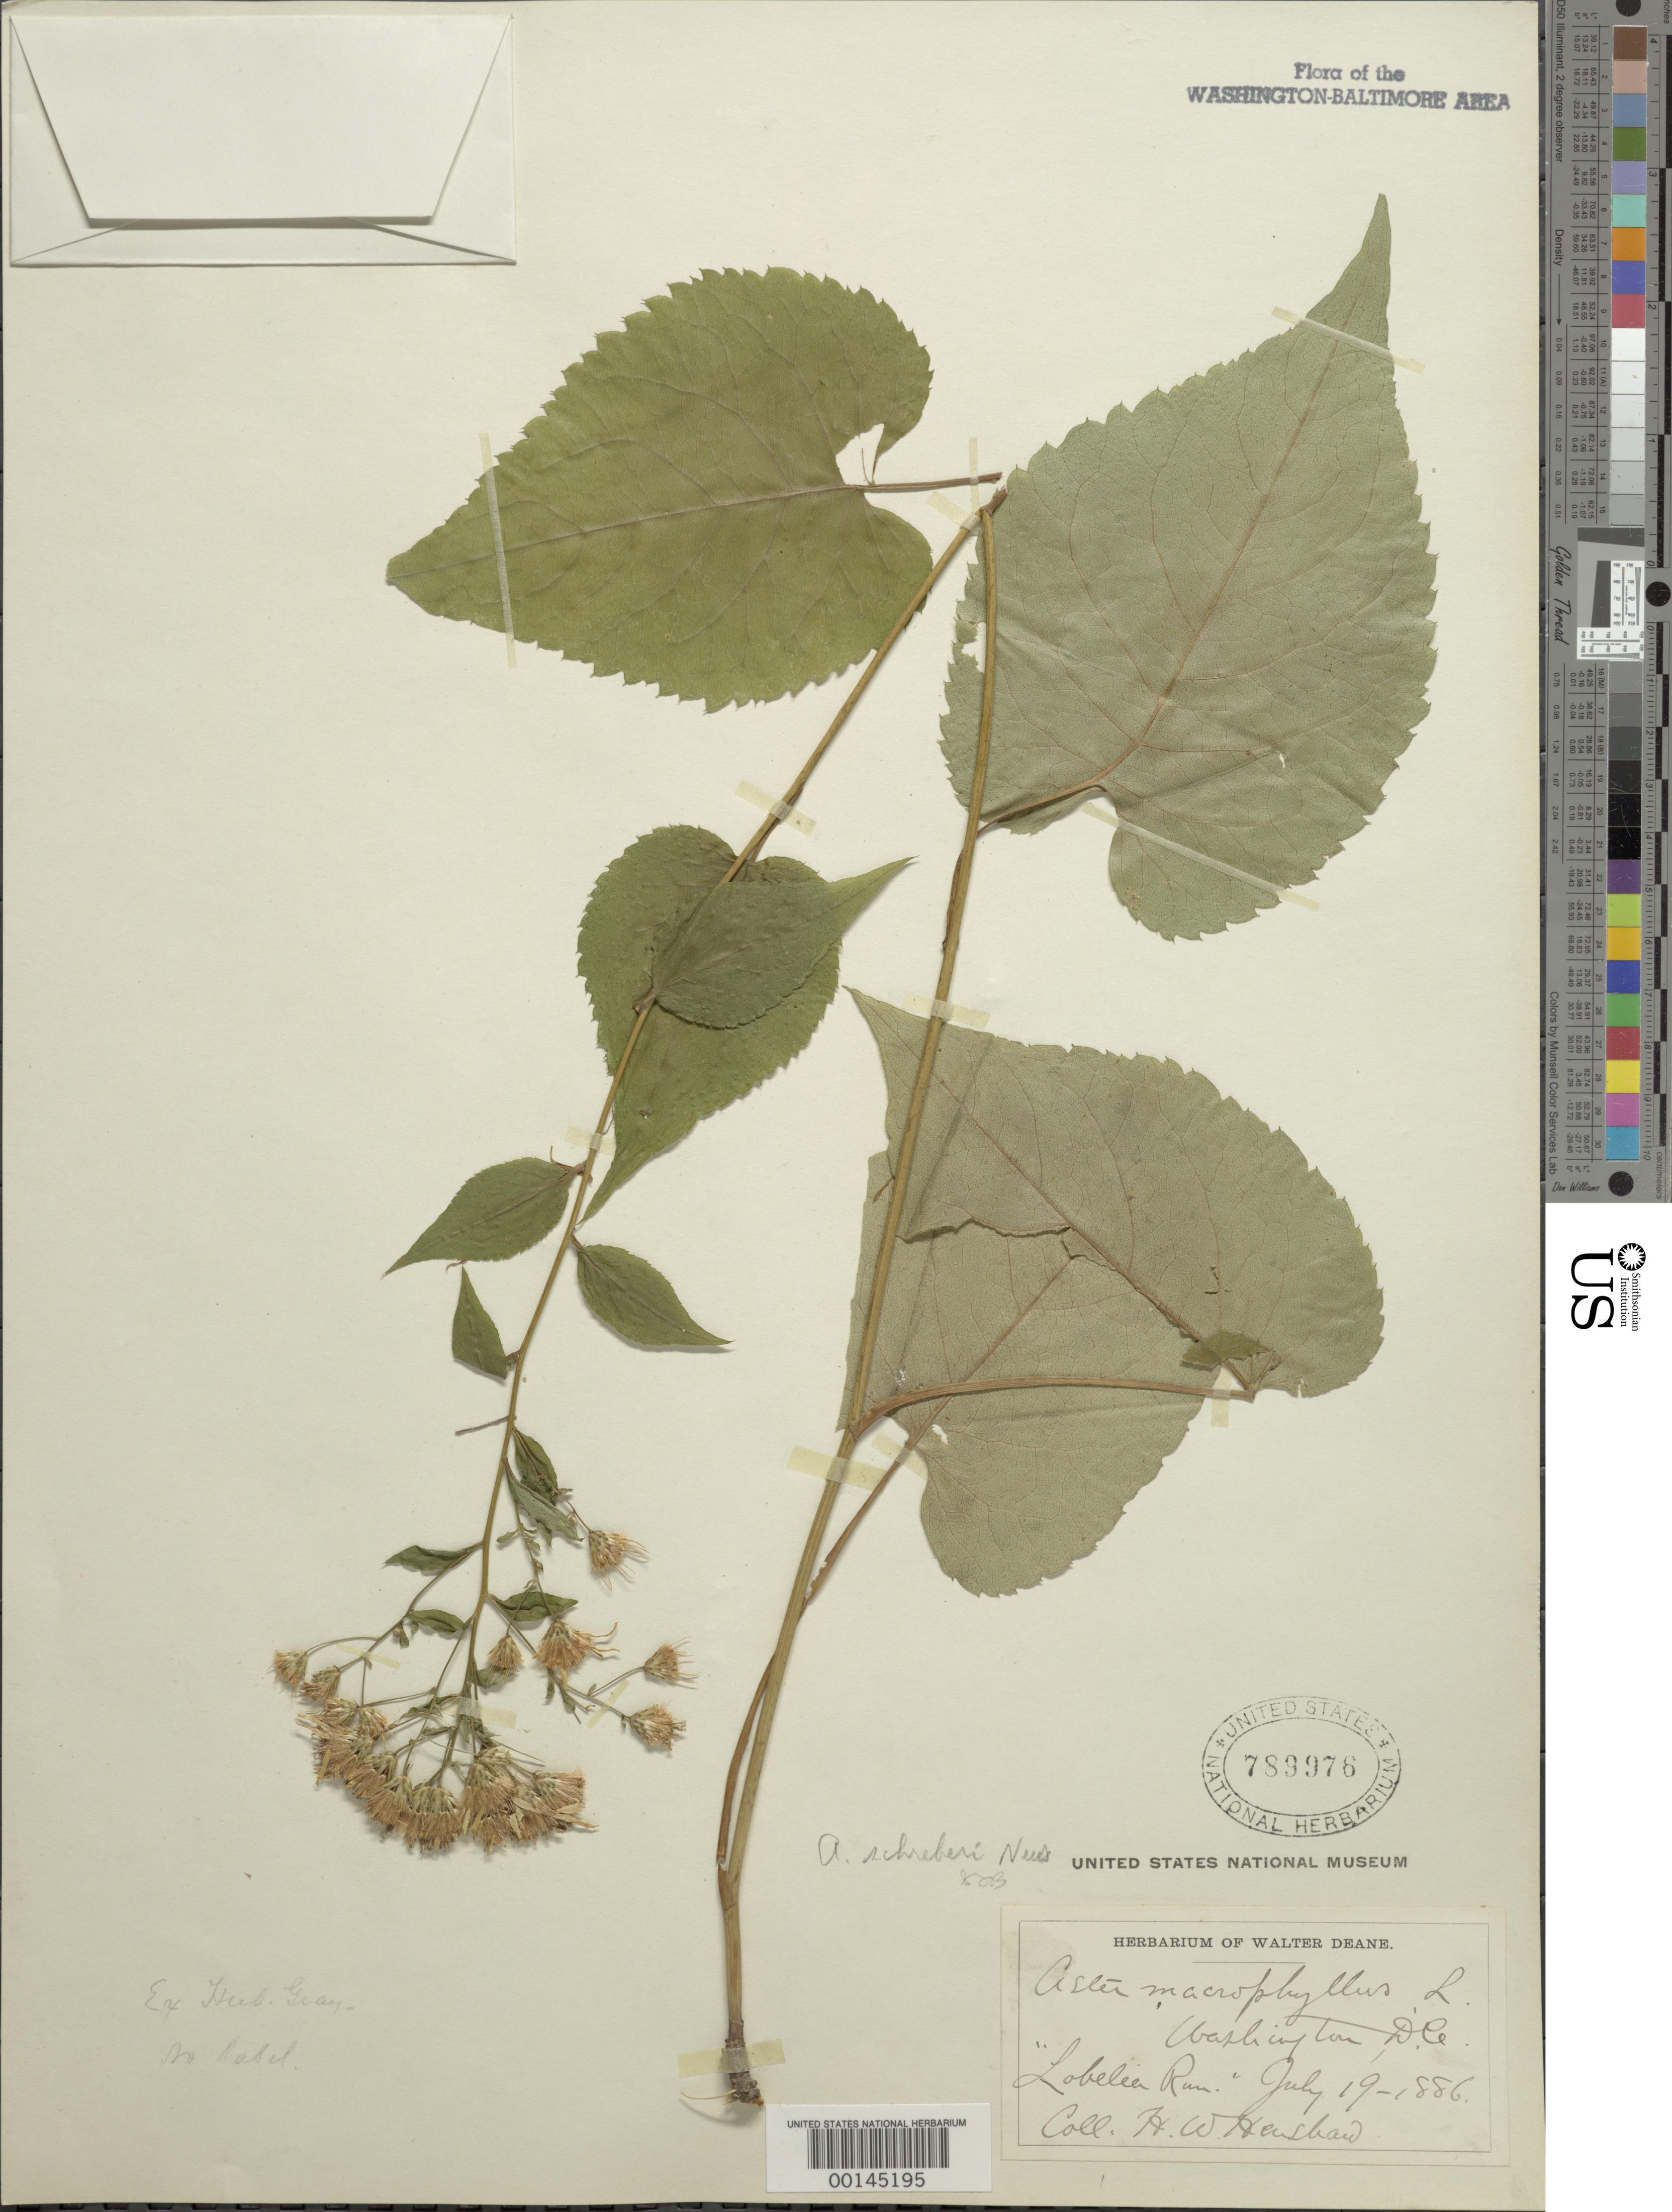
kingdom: Plantae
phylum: Tracheophyta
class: Magnoliopsida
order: Asterales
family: Asteraceae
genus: Eurybia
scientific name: Eurybia schreberi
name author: (Nees) Nees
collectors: H. Henshaw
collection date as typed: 19 Jul 1886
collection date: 1886-07-19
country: United States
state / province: District of Columbia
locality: Lobelia Run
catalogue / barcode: US 789976